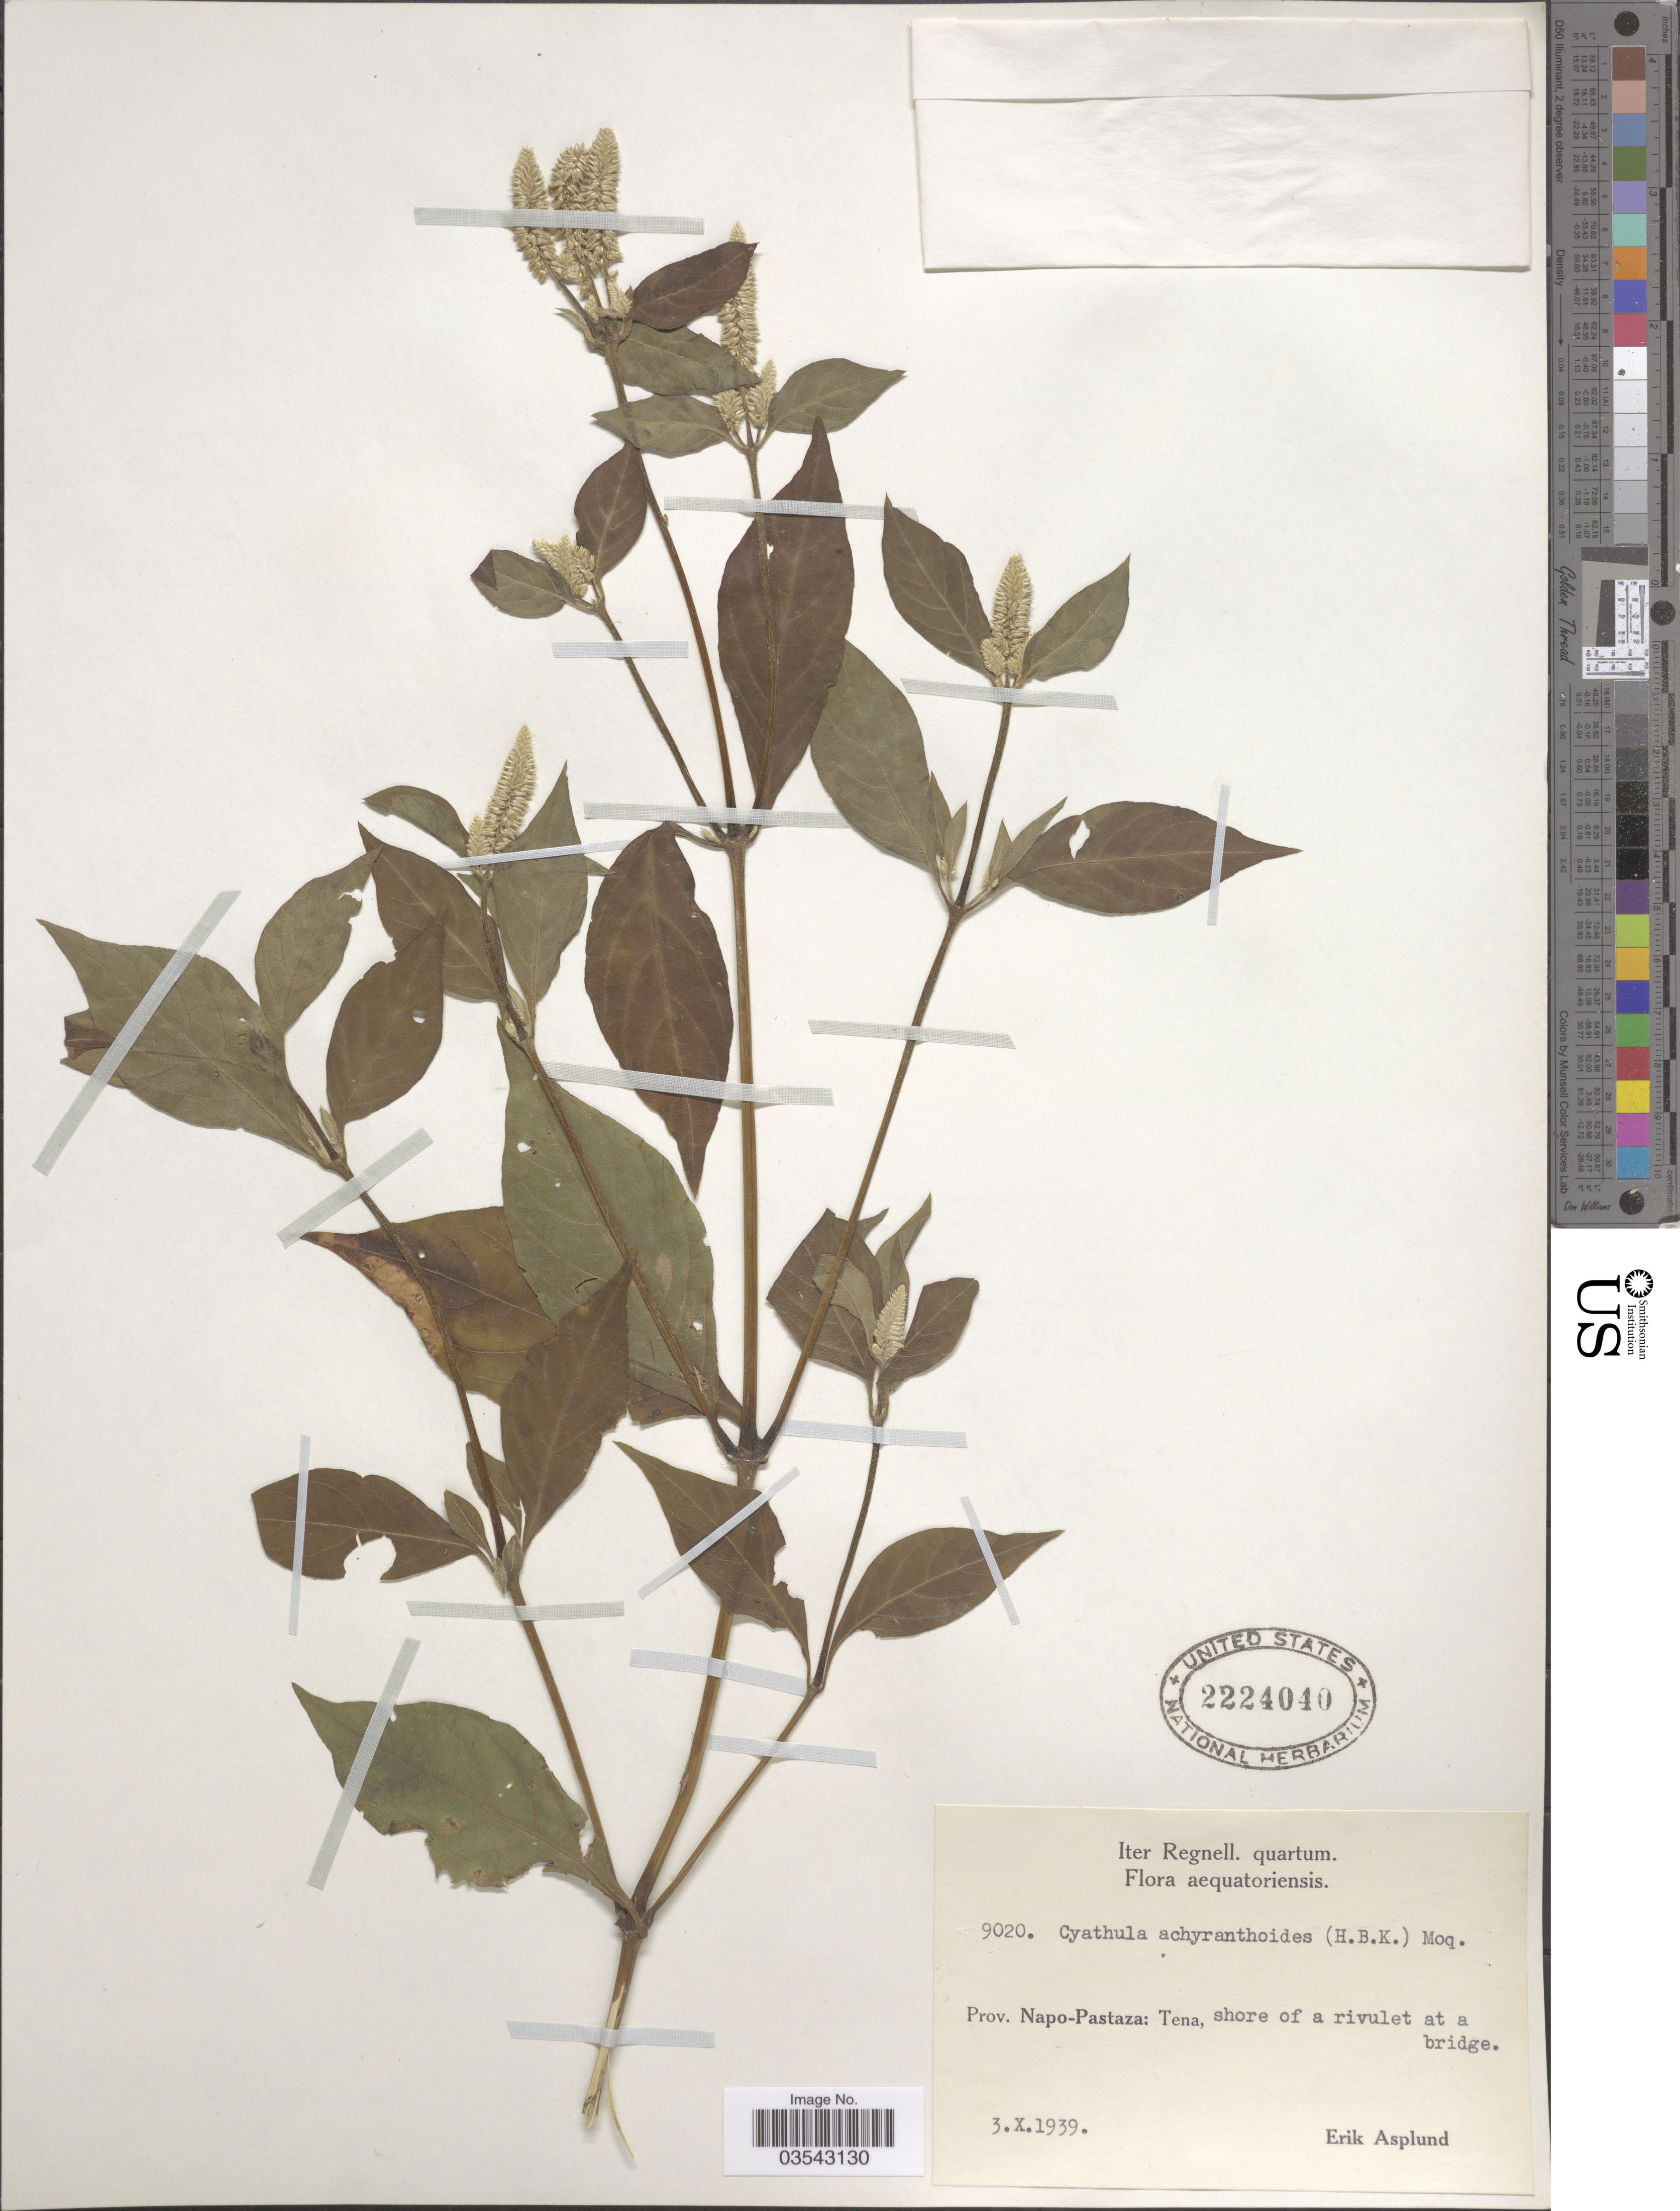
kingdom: Plantae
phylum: Tracheophyta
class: Magnoliopsida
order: Caryophyllales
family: Amaranthaceae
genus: Cyathula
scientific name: Cyathula achyranthoides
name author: (Kunth) Moq.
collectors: E. Asplund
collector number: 9020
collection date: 1939-10-03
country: Ecuador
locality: Prov. Napo-Pastaza: Tena, shore of a rivulet at a bridge.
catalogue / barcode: US 2224040